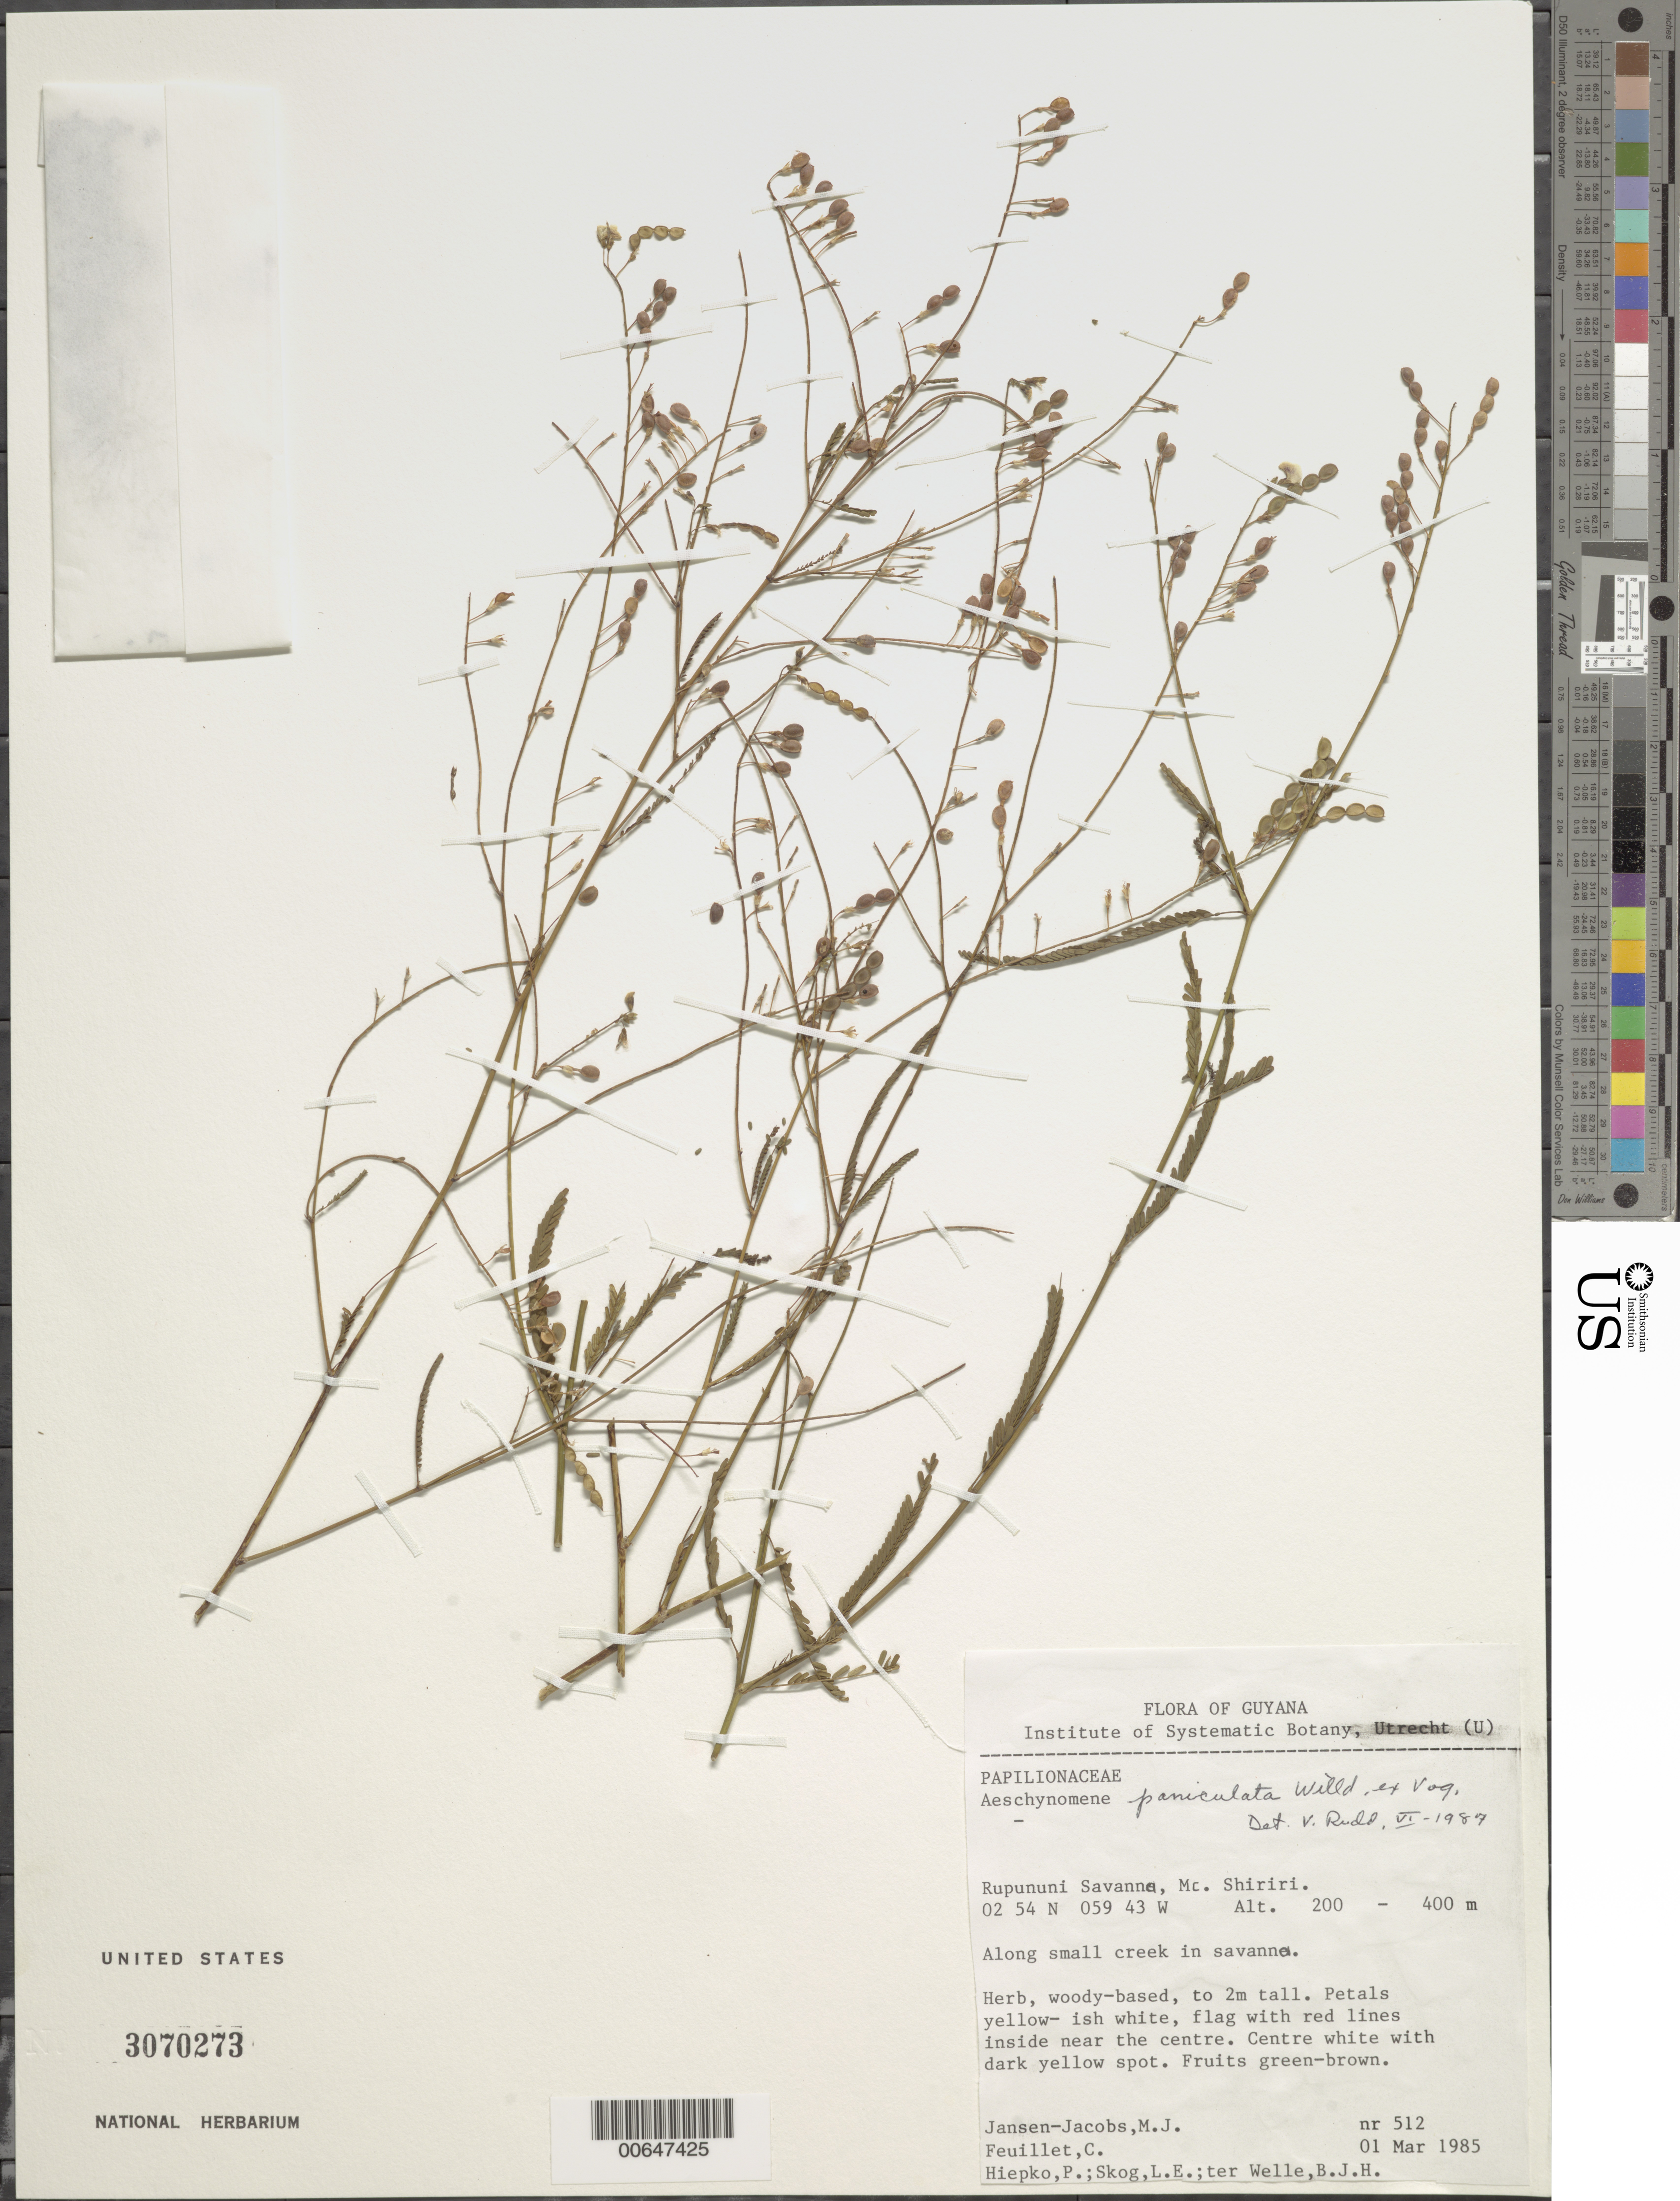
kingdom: Plantae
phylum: Tracheophyta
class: Magnoliopsida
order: Fabales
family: Fabaceae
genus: Aeschynomene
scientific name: Aeschynomene paniculata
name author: Vogel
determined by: Rudd, V. E.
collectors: M. J. Jansen-Jacobs, C. Feuillet, P. H. Hiepko, L. E. Skog & B. Welle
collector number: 512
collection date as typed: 1-Mar-85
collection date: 1985-03-01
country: Guyana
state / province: U. Takutu-U. Essequibo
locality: Rupununi Savanna, Mt. Shiriri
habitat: Along small creek in savanna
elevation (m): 200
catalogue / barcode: US 3070273